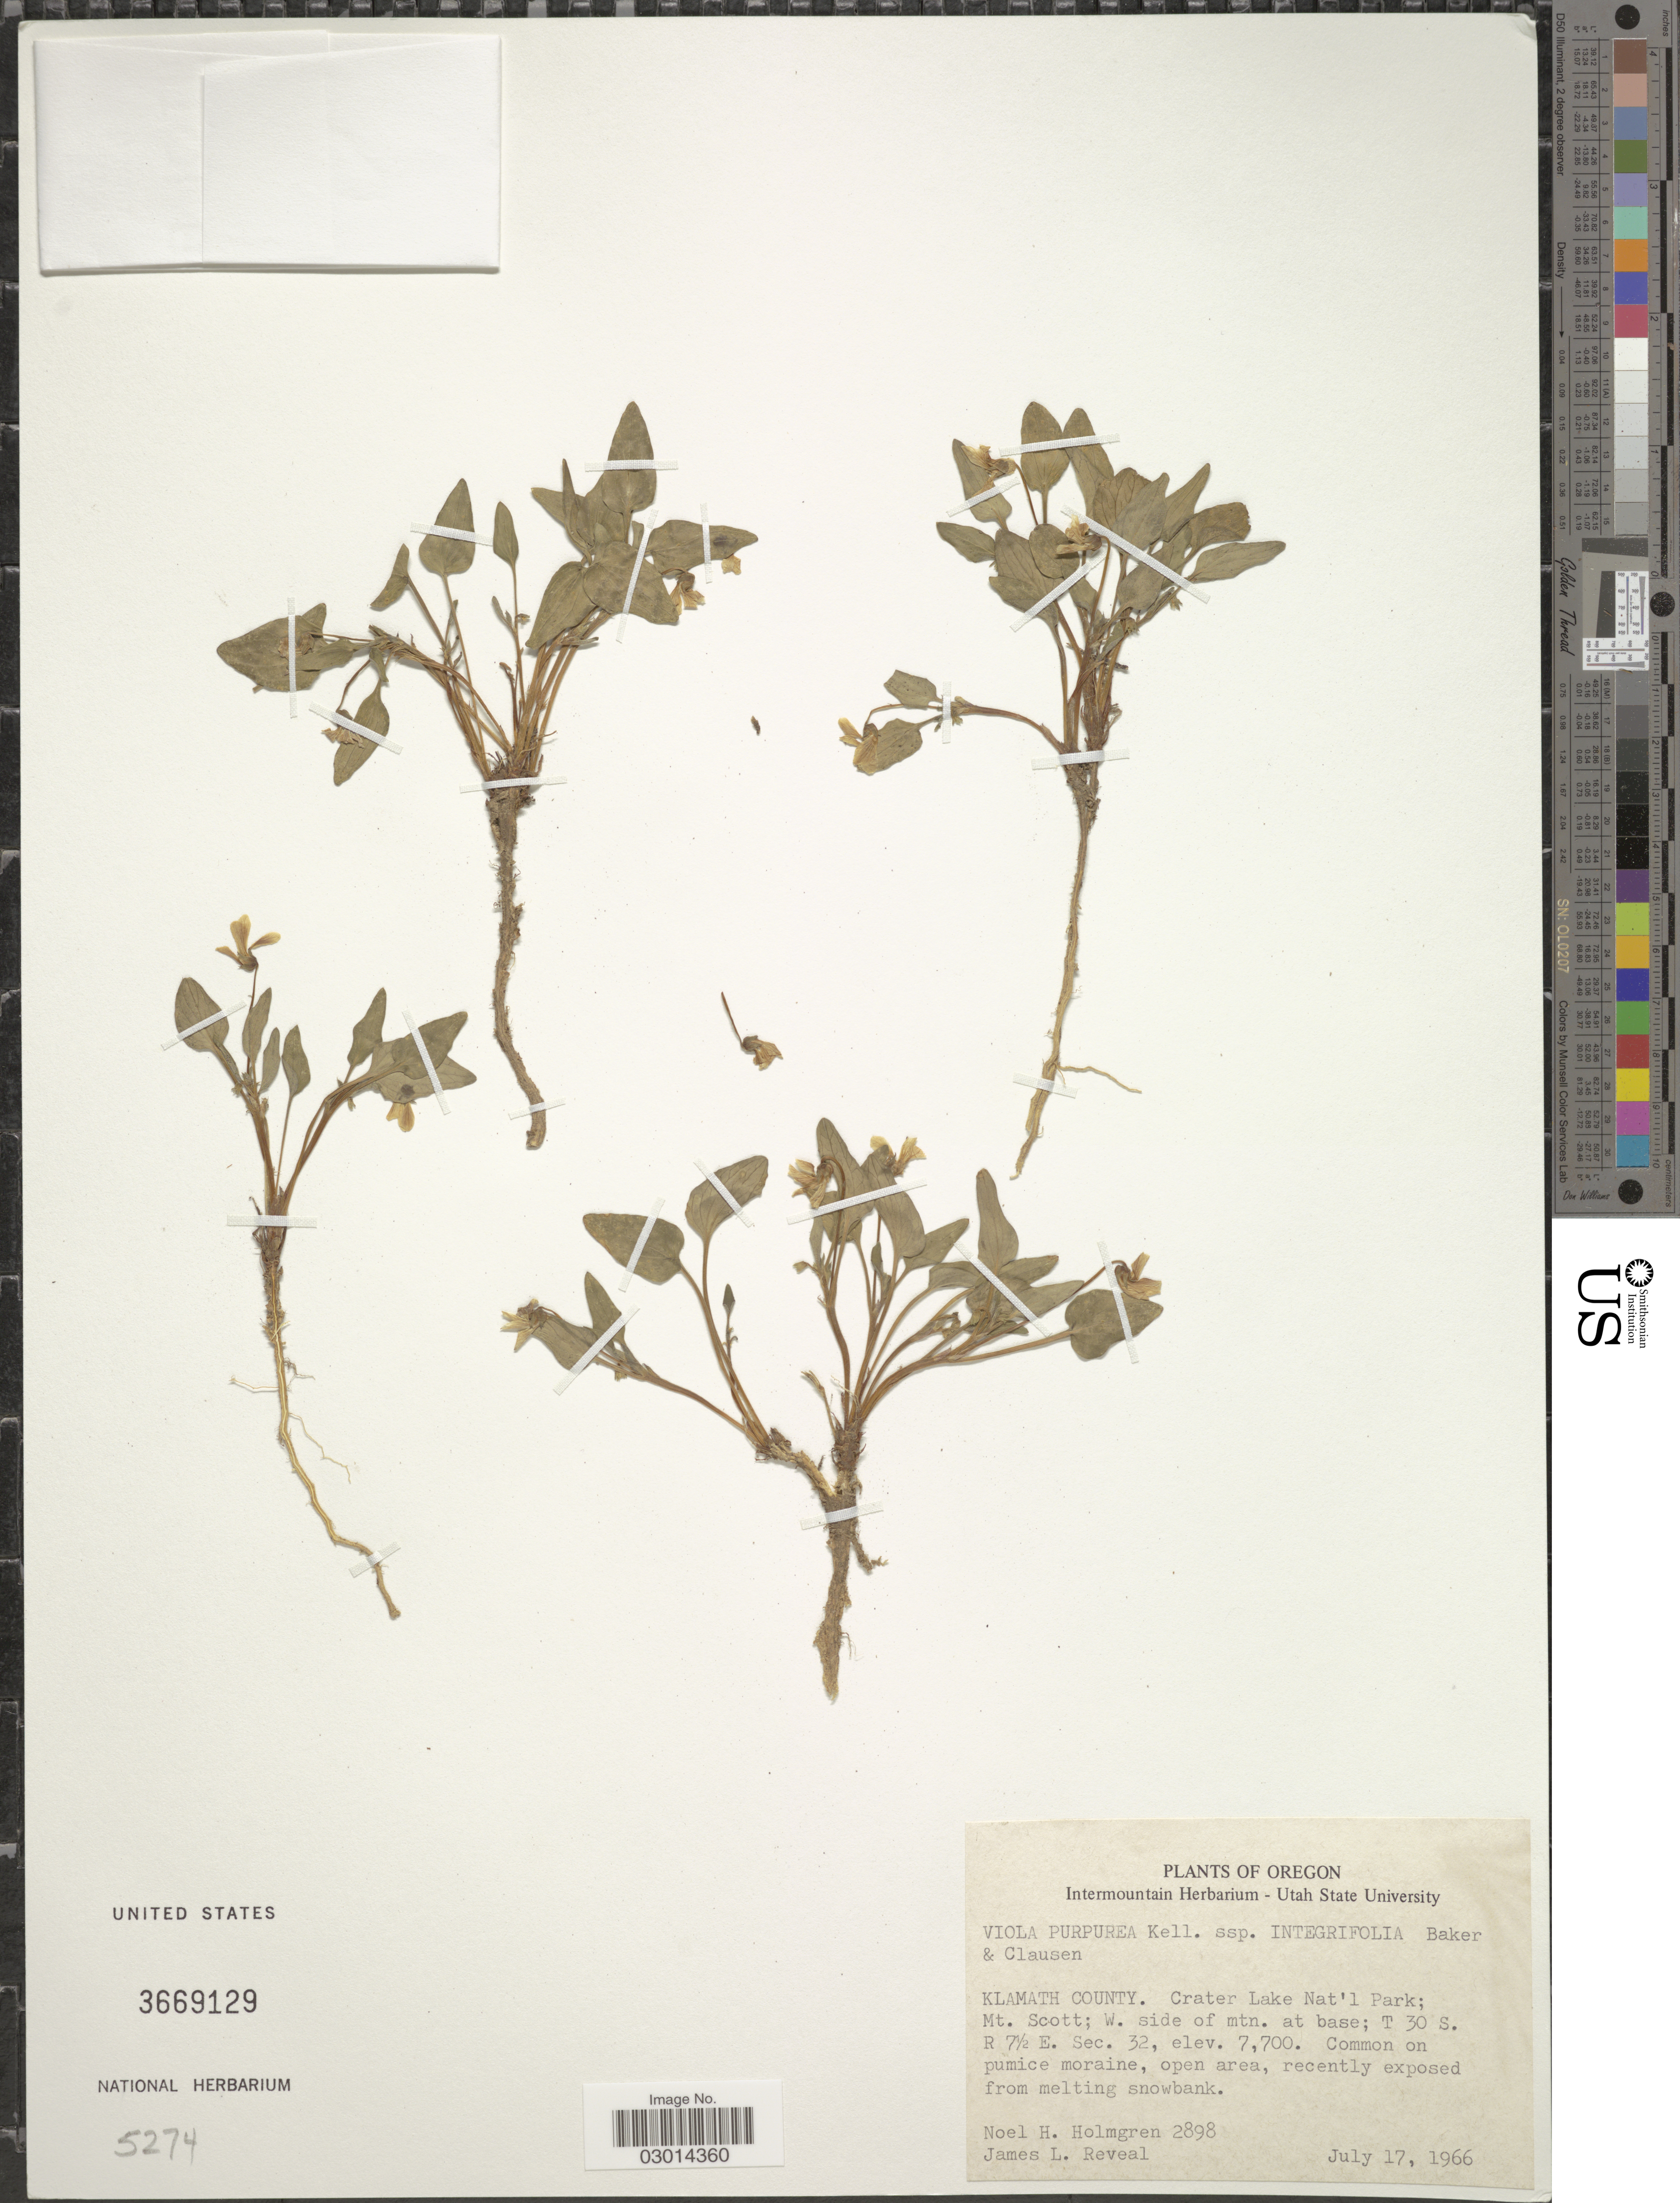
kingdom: Plantae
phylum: Tracheophyta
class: Magnoliopsida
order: Malpighiales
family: Violaceae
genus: Viola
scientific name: Viola purpurea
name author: Kellogg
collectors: N. H. Holmgren & J. L. Reveal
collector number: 2898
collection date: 1966-07-17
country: United States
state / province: Oregon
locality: Klamath County. Crater Lake Nat'l Park; Mt. Scott; W. side of mtn. at base; T30 S. R 7 1/2 E. Sec. 32.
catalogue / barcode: US 3669129